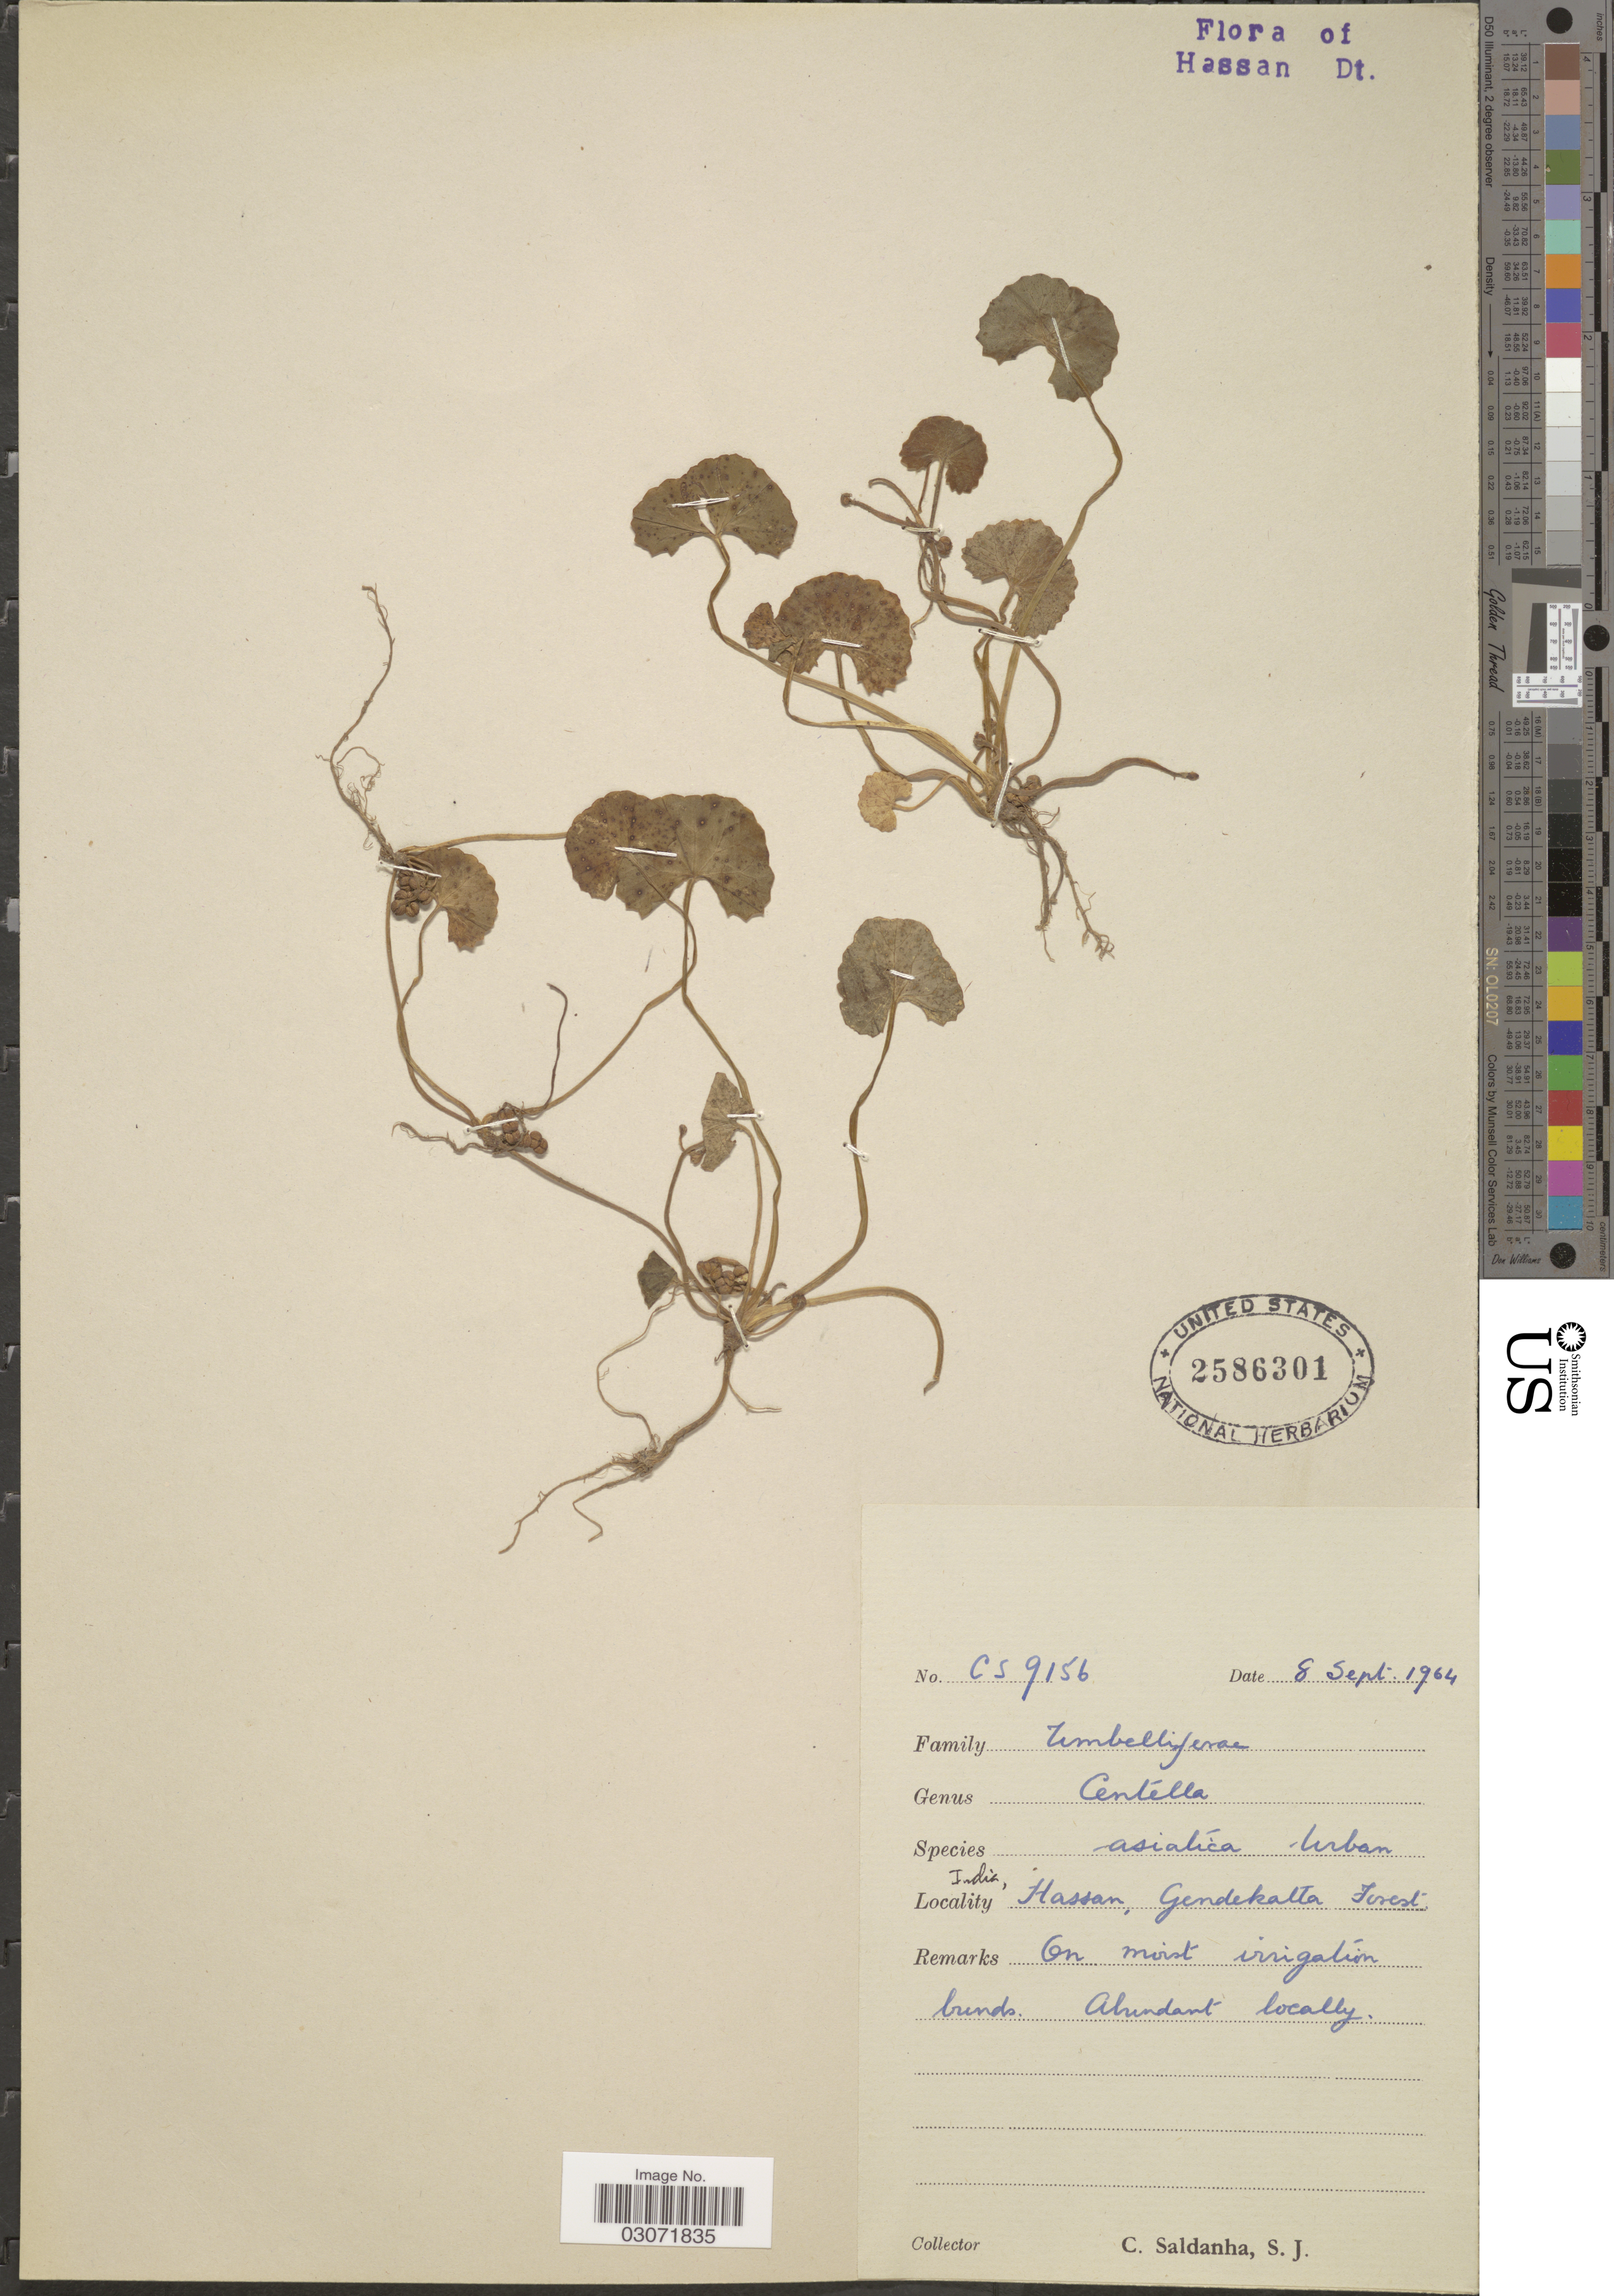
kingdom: Plantae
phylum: Tracheophyta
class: Magnoliopsida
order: Apiales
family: Apiaceae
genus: Centella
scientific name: Centella asiatica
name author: (L.) Urb.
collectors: C. Saldanha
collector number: CS 9156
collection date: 1964-09-08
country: India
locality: Hassan, Gendekalta [interpreted] Forest.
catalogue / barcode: US 2586301